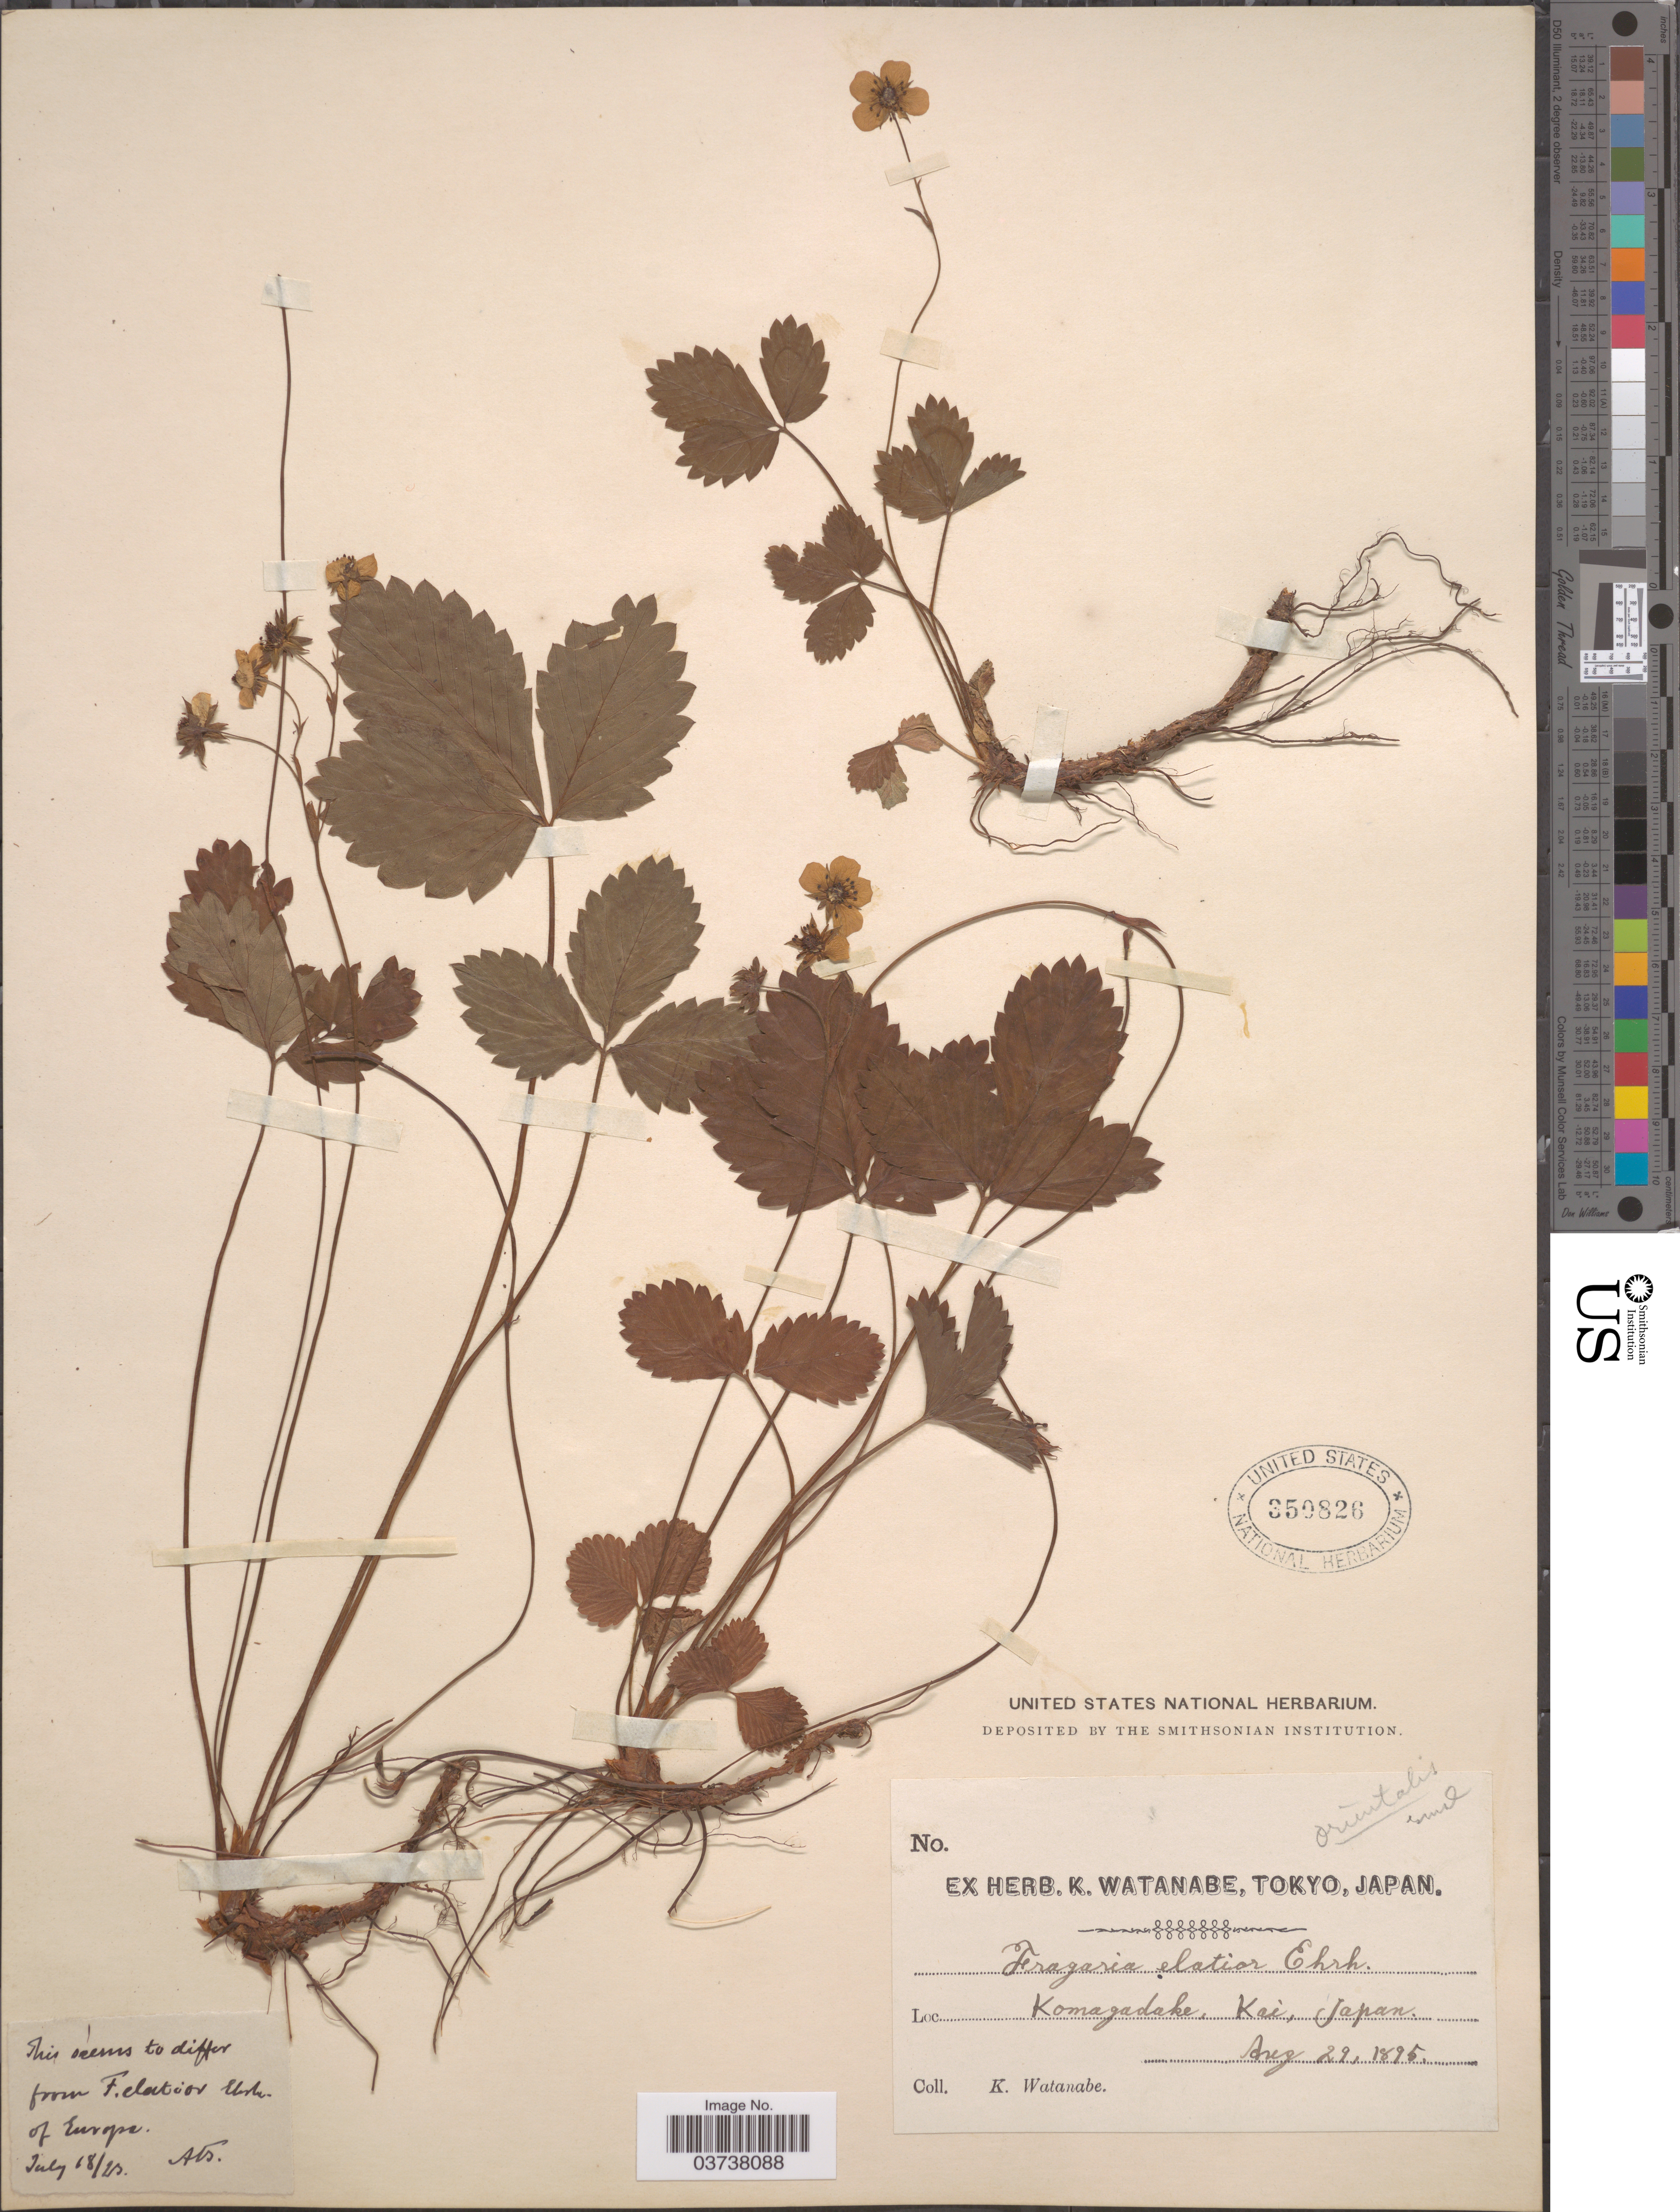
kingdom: Plantae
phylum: Tracheophyta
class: Magnoliopsida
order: Rosales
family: Rosaceae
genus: Fragaria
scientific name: Fragaria nipponica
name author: Makino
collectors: K. Watanabe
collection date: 1895-08-29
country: Japan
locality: Komagadake, Kai.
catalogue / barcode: US 350826